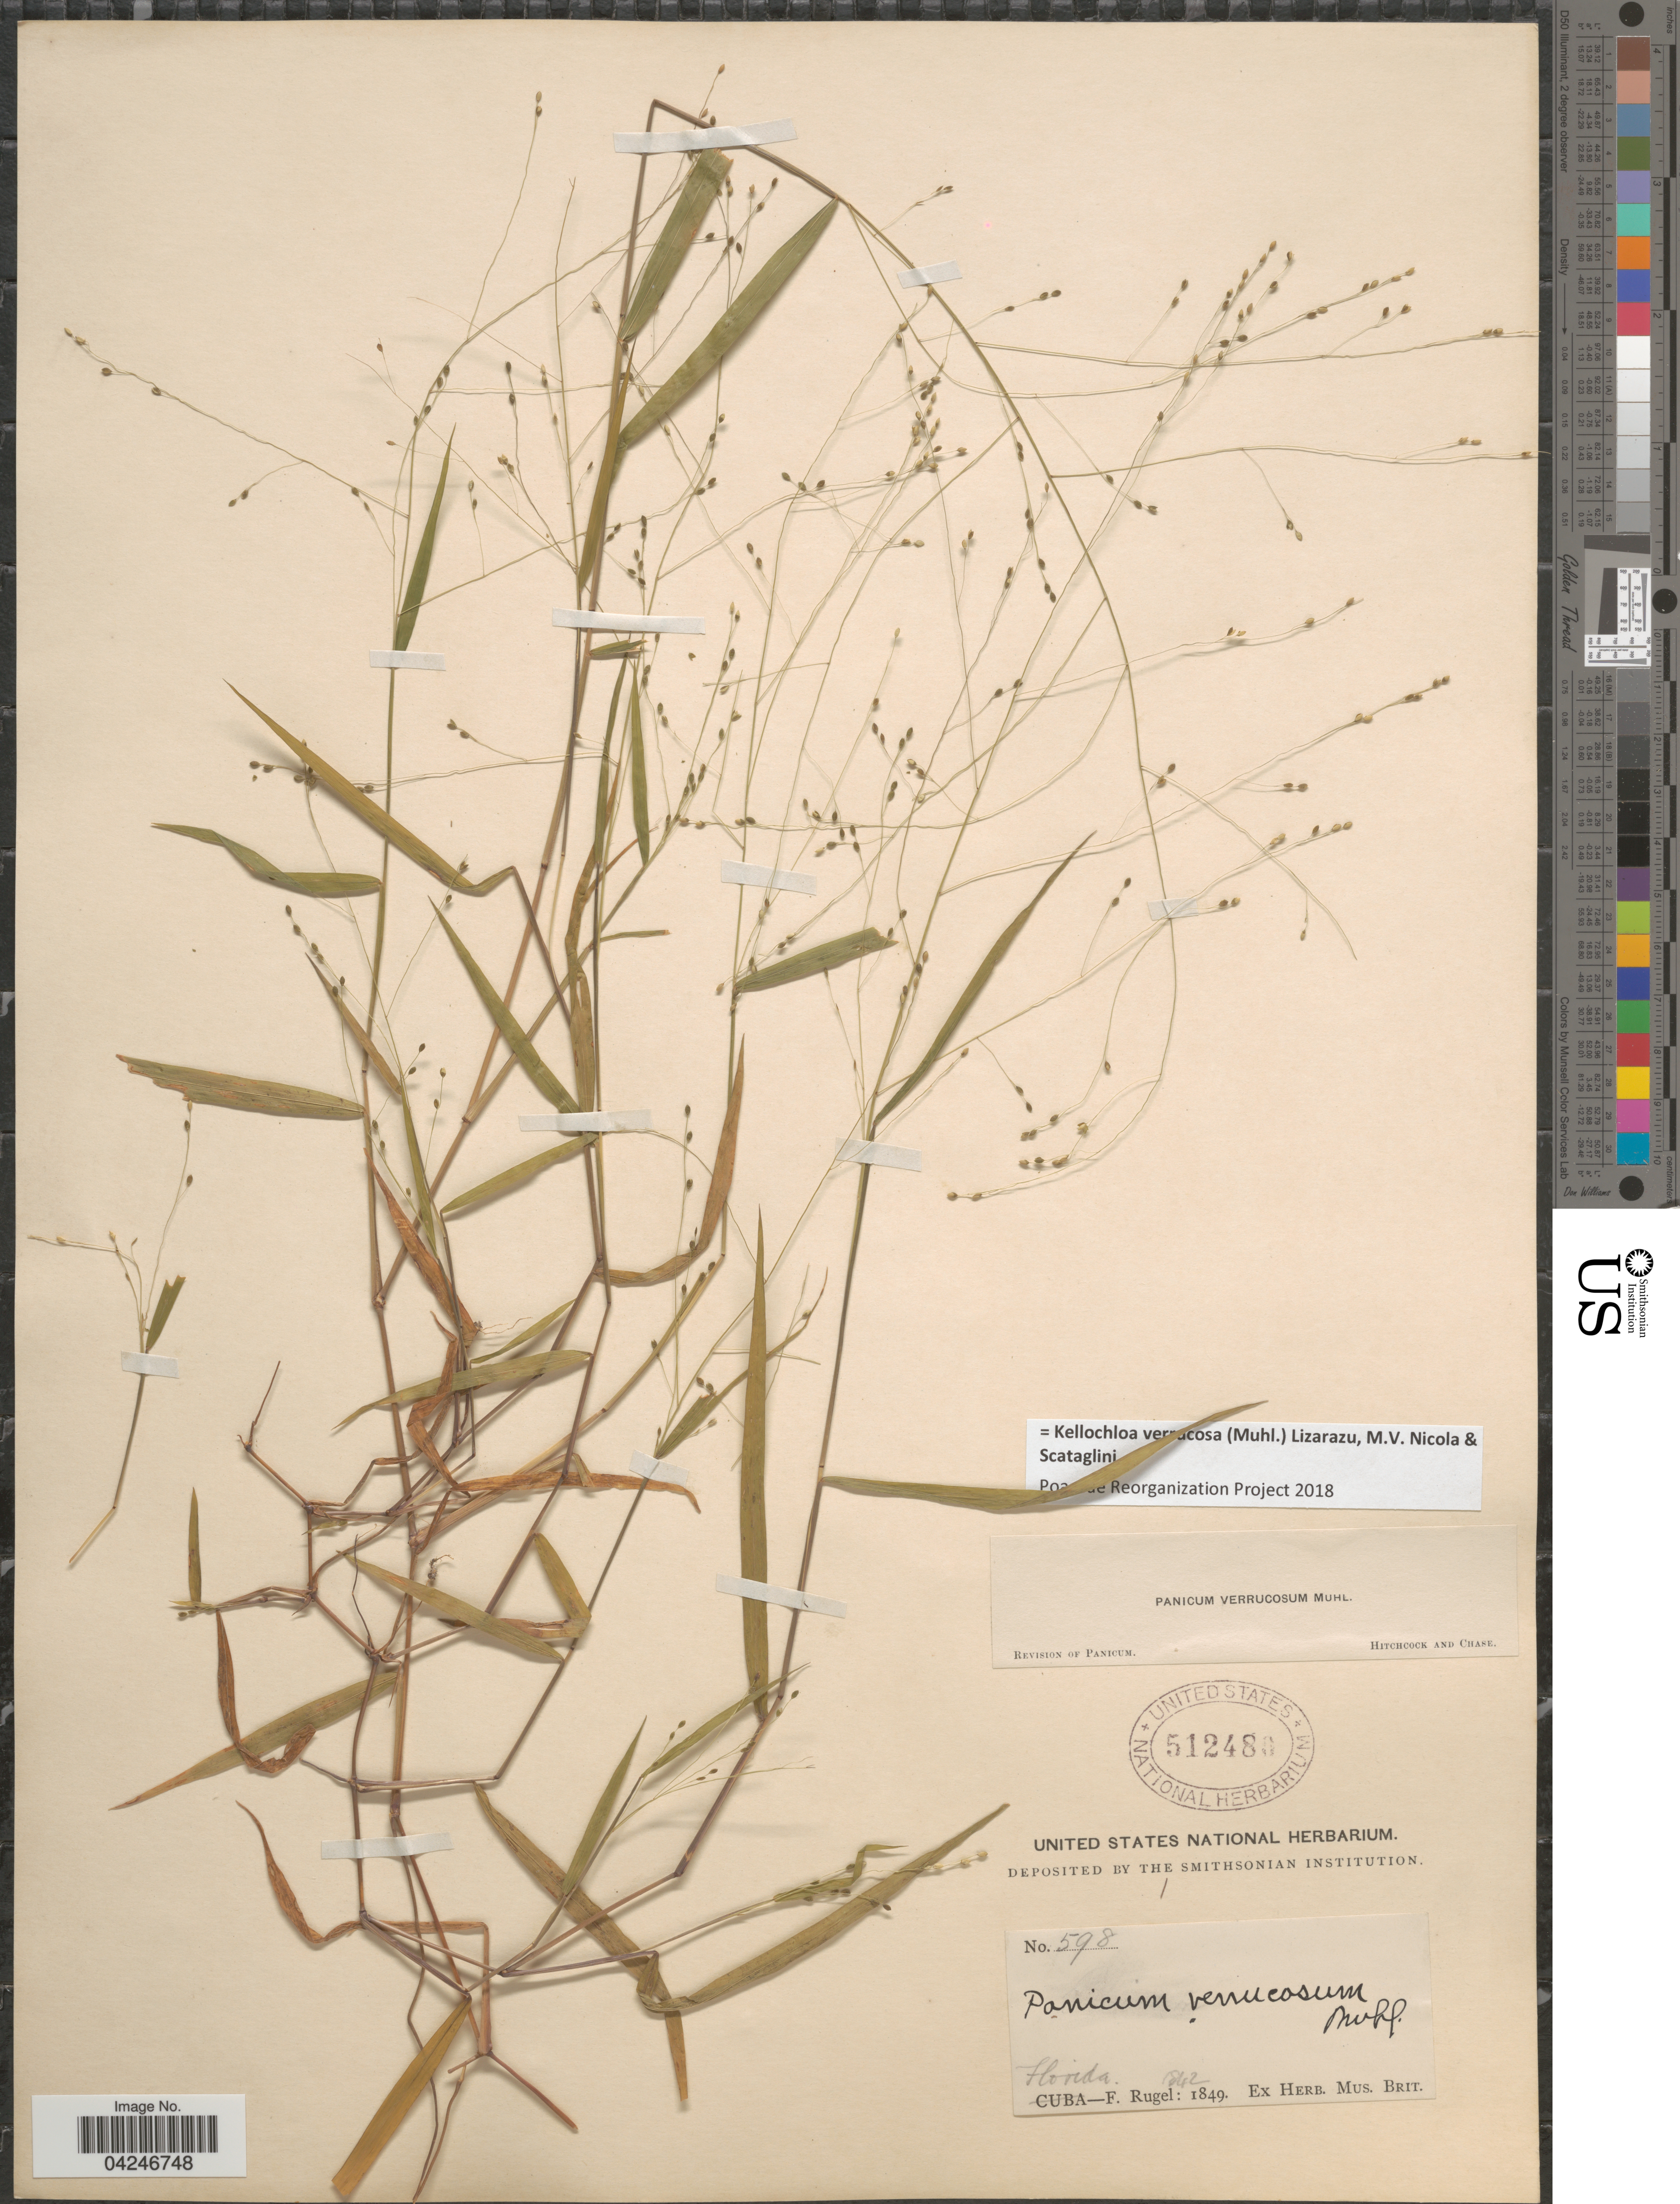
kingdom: Plantae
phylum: Tracheophyta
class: Liliopsida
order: Poales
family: Poaceae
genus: Kellochloa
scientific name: Kellochloa verrucosa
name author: (Muhl.) Lizarazu et al.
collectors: F. Rugel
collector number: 598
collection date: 1842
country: United States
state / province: Florida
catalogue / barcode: US 512480